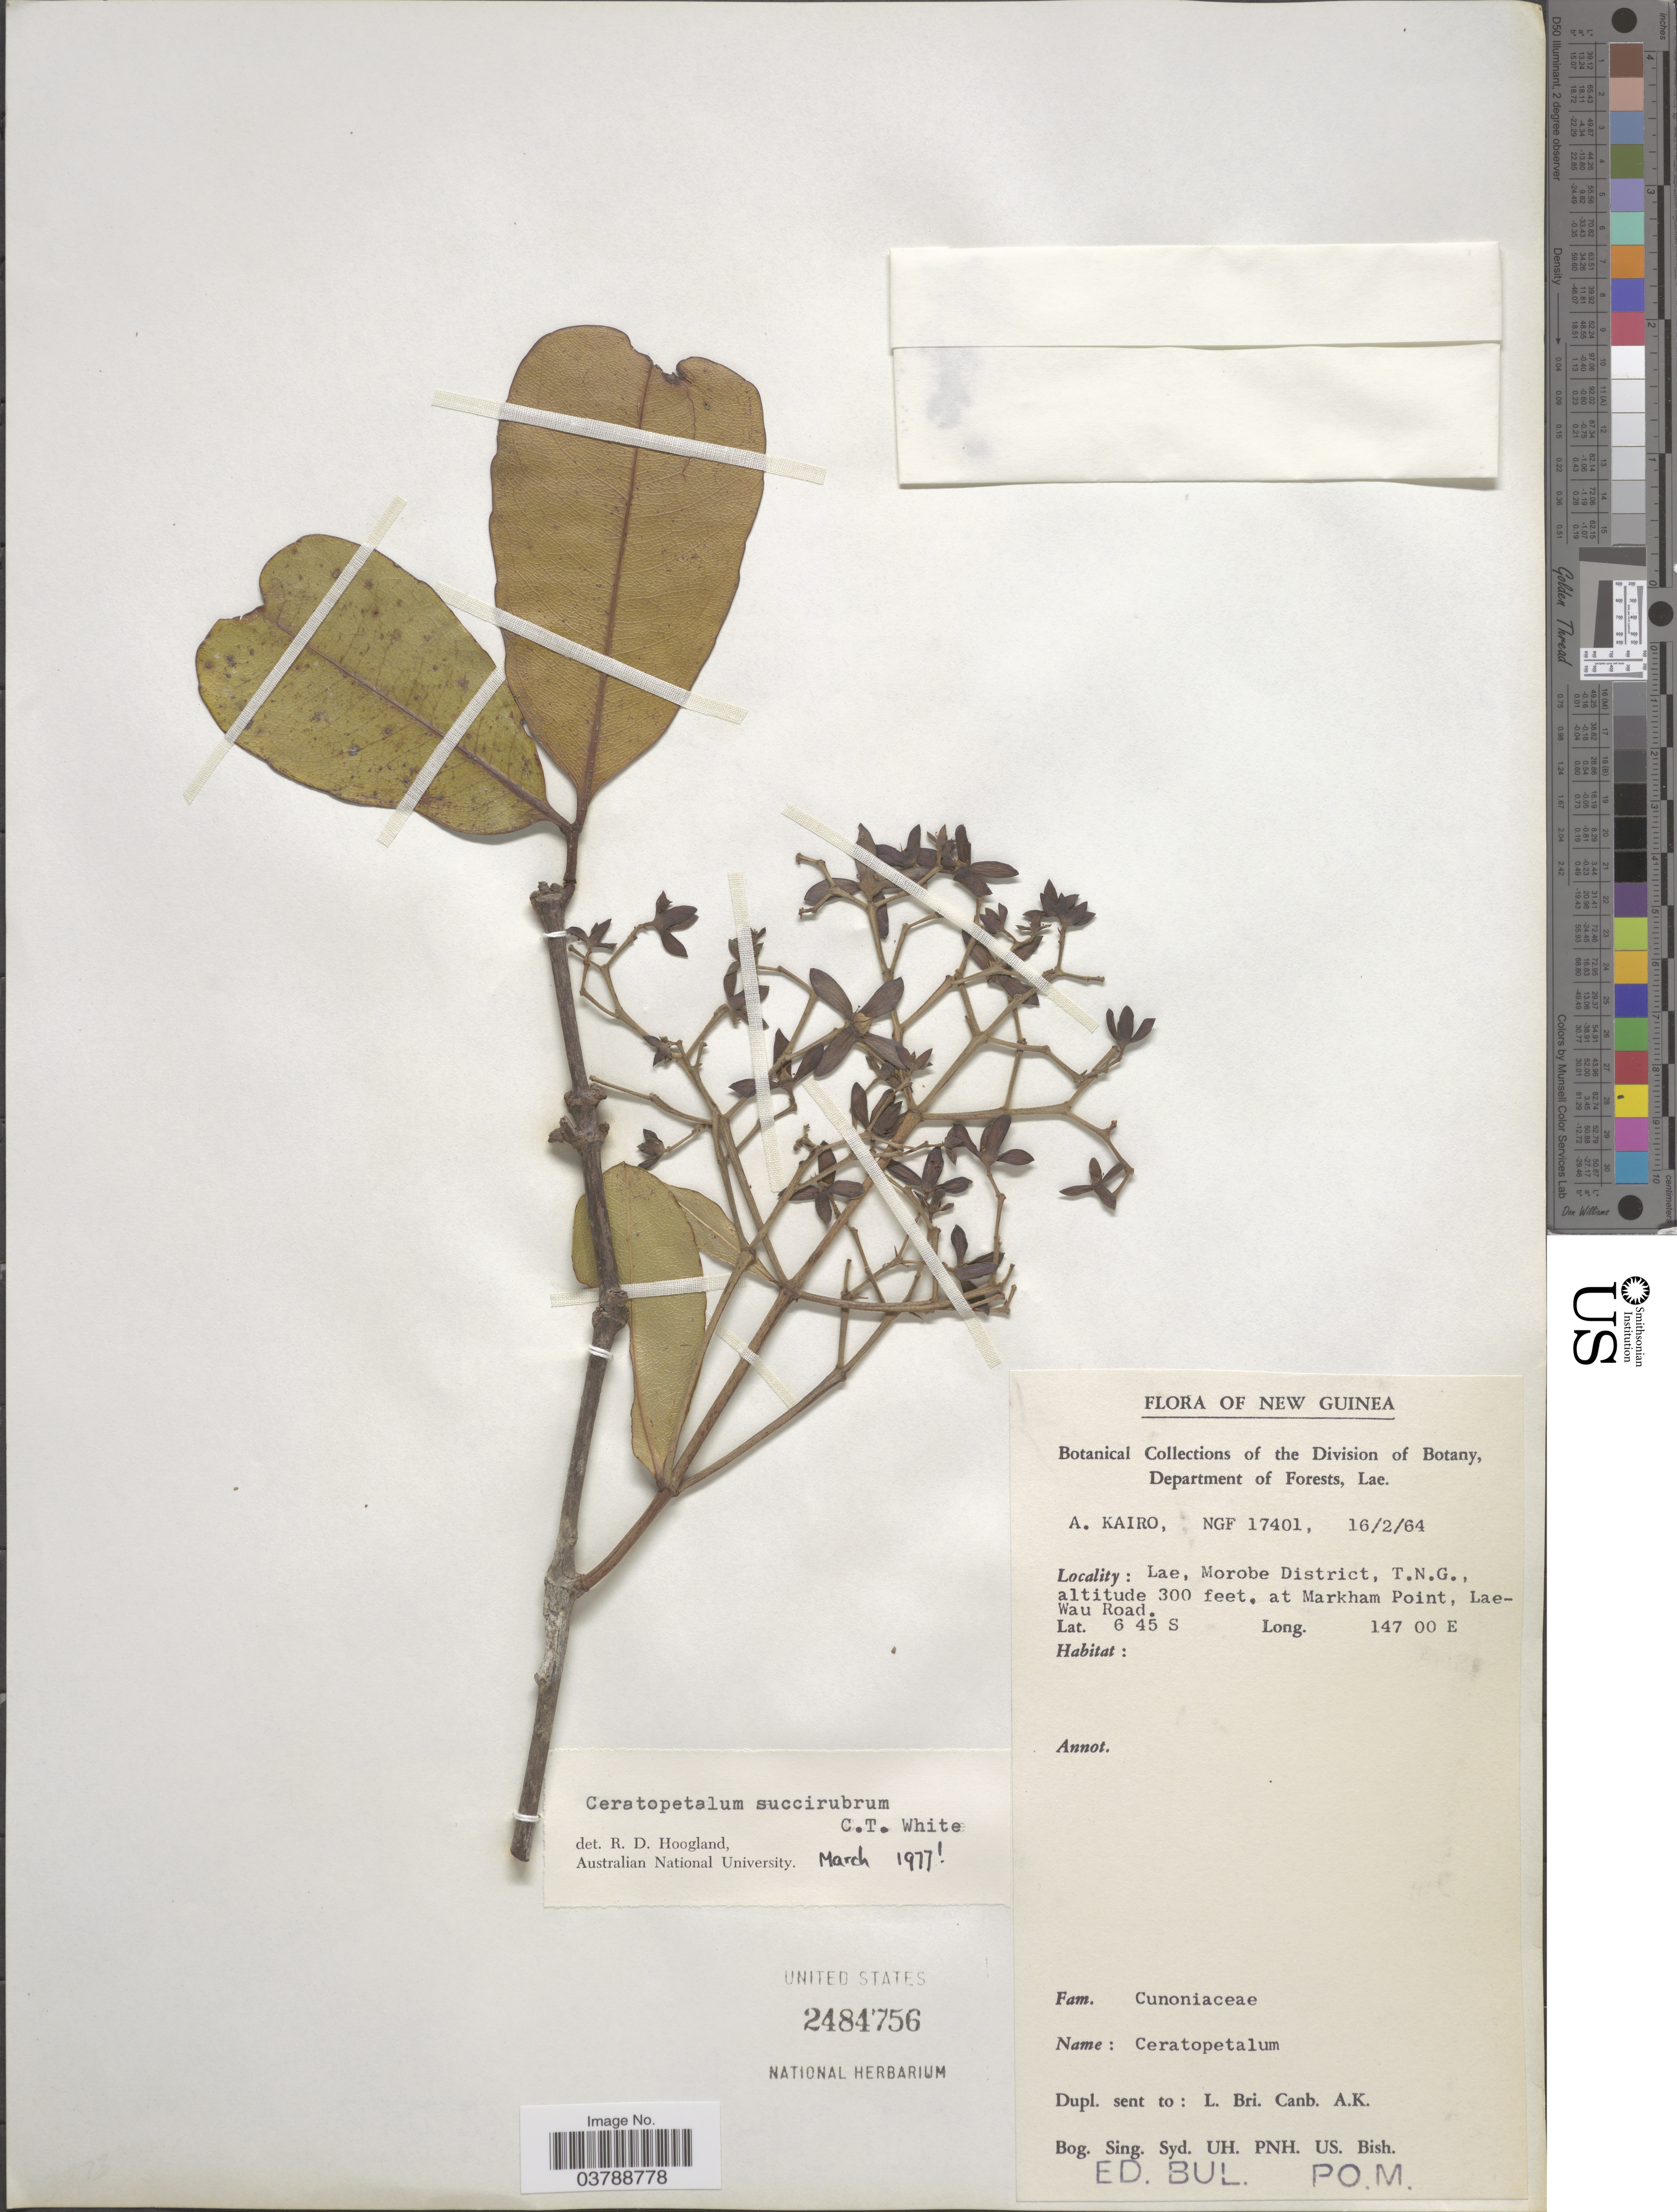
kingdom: Plantae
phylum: Tracheophyta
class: Magnoliopsida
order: Oxalidales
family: Cunoniaceae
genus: Ceratopetalum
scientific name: Ceratopetalum succirubrum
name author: C.T. White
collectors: A. Kairo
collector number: NGF17401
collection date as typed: Transcribed d/m/y: 16/2/64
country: Papua New Guinea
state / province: Morobe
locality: New Guinea. Lae, Morobe District, T.N.G. At Markham Point, Lae-Wau Road.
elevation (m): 91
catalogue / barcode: US 2484756